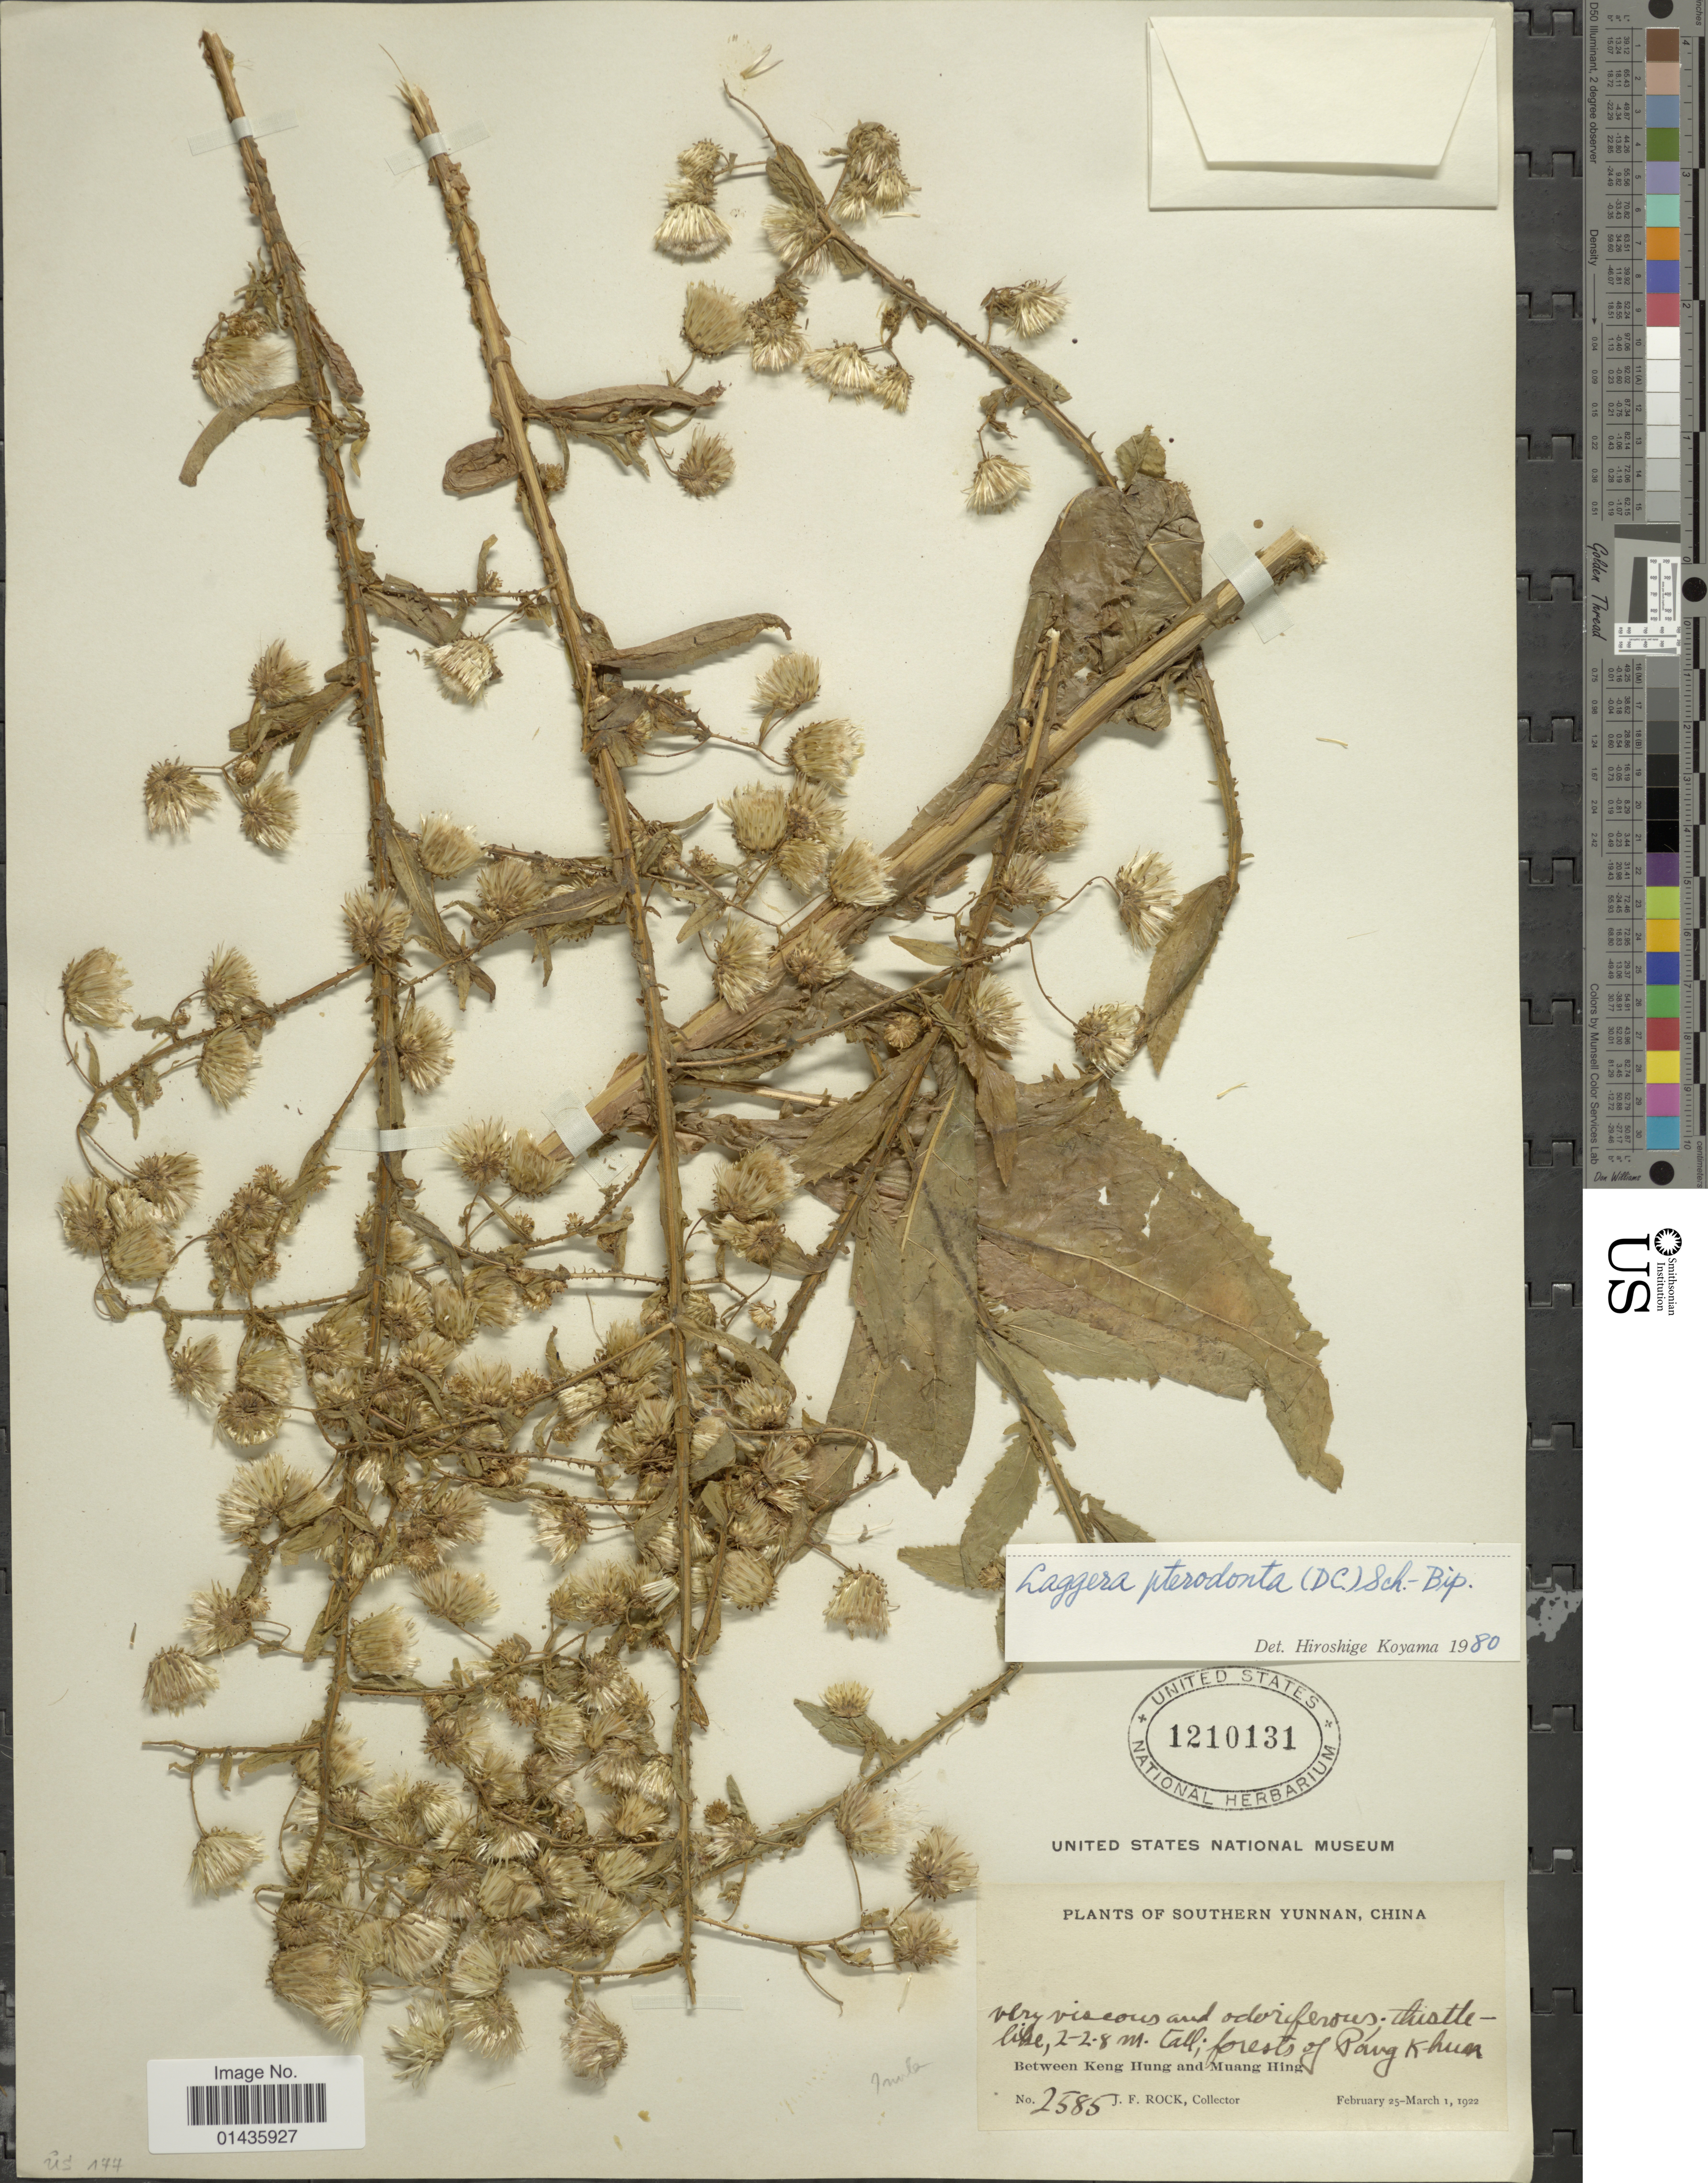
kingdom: Plantae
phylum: Tracheophyta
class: Magnoliopsida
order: Asterales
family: Asteraceae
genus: Laggera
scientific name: Laggera pterodonta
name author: (DC.) Sch. Bip. ex Oliv.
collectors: J. Rock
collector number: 2585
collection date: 1922-02-25/1922-03-01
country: China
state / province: Yunnan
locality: Southern Yunnan, forests of Pang Khun, between Keng Hung and Muang Hing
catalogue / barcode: US 1210131